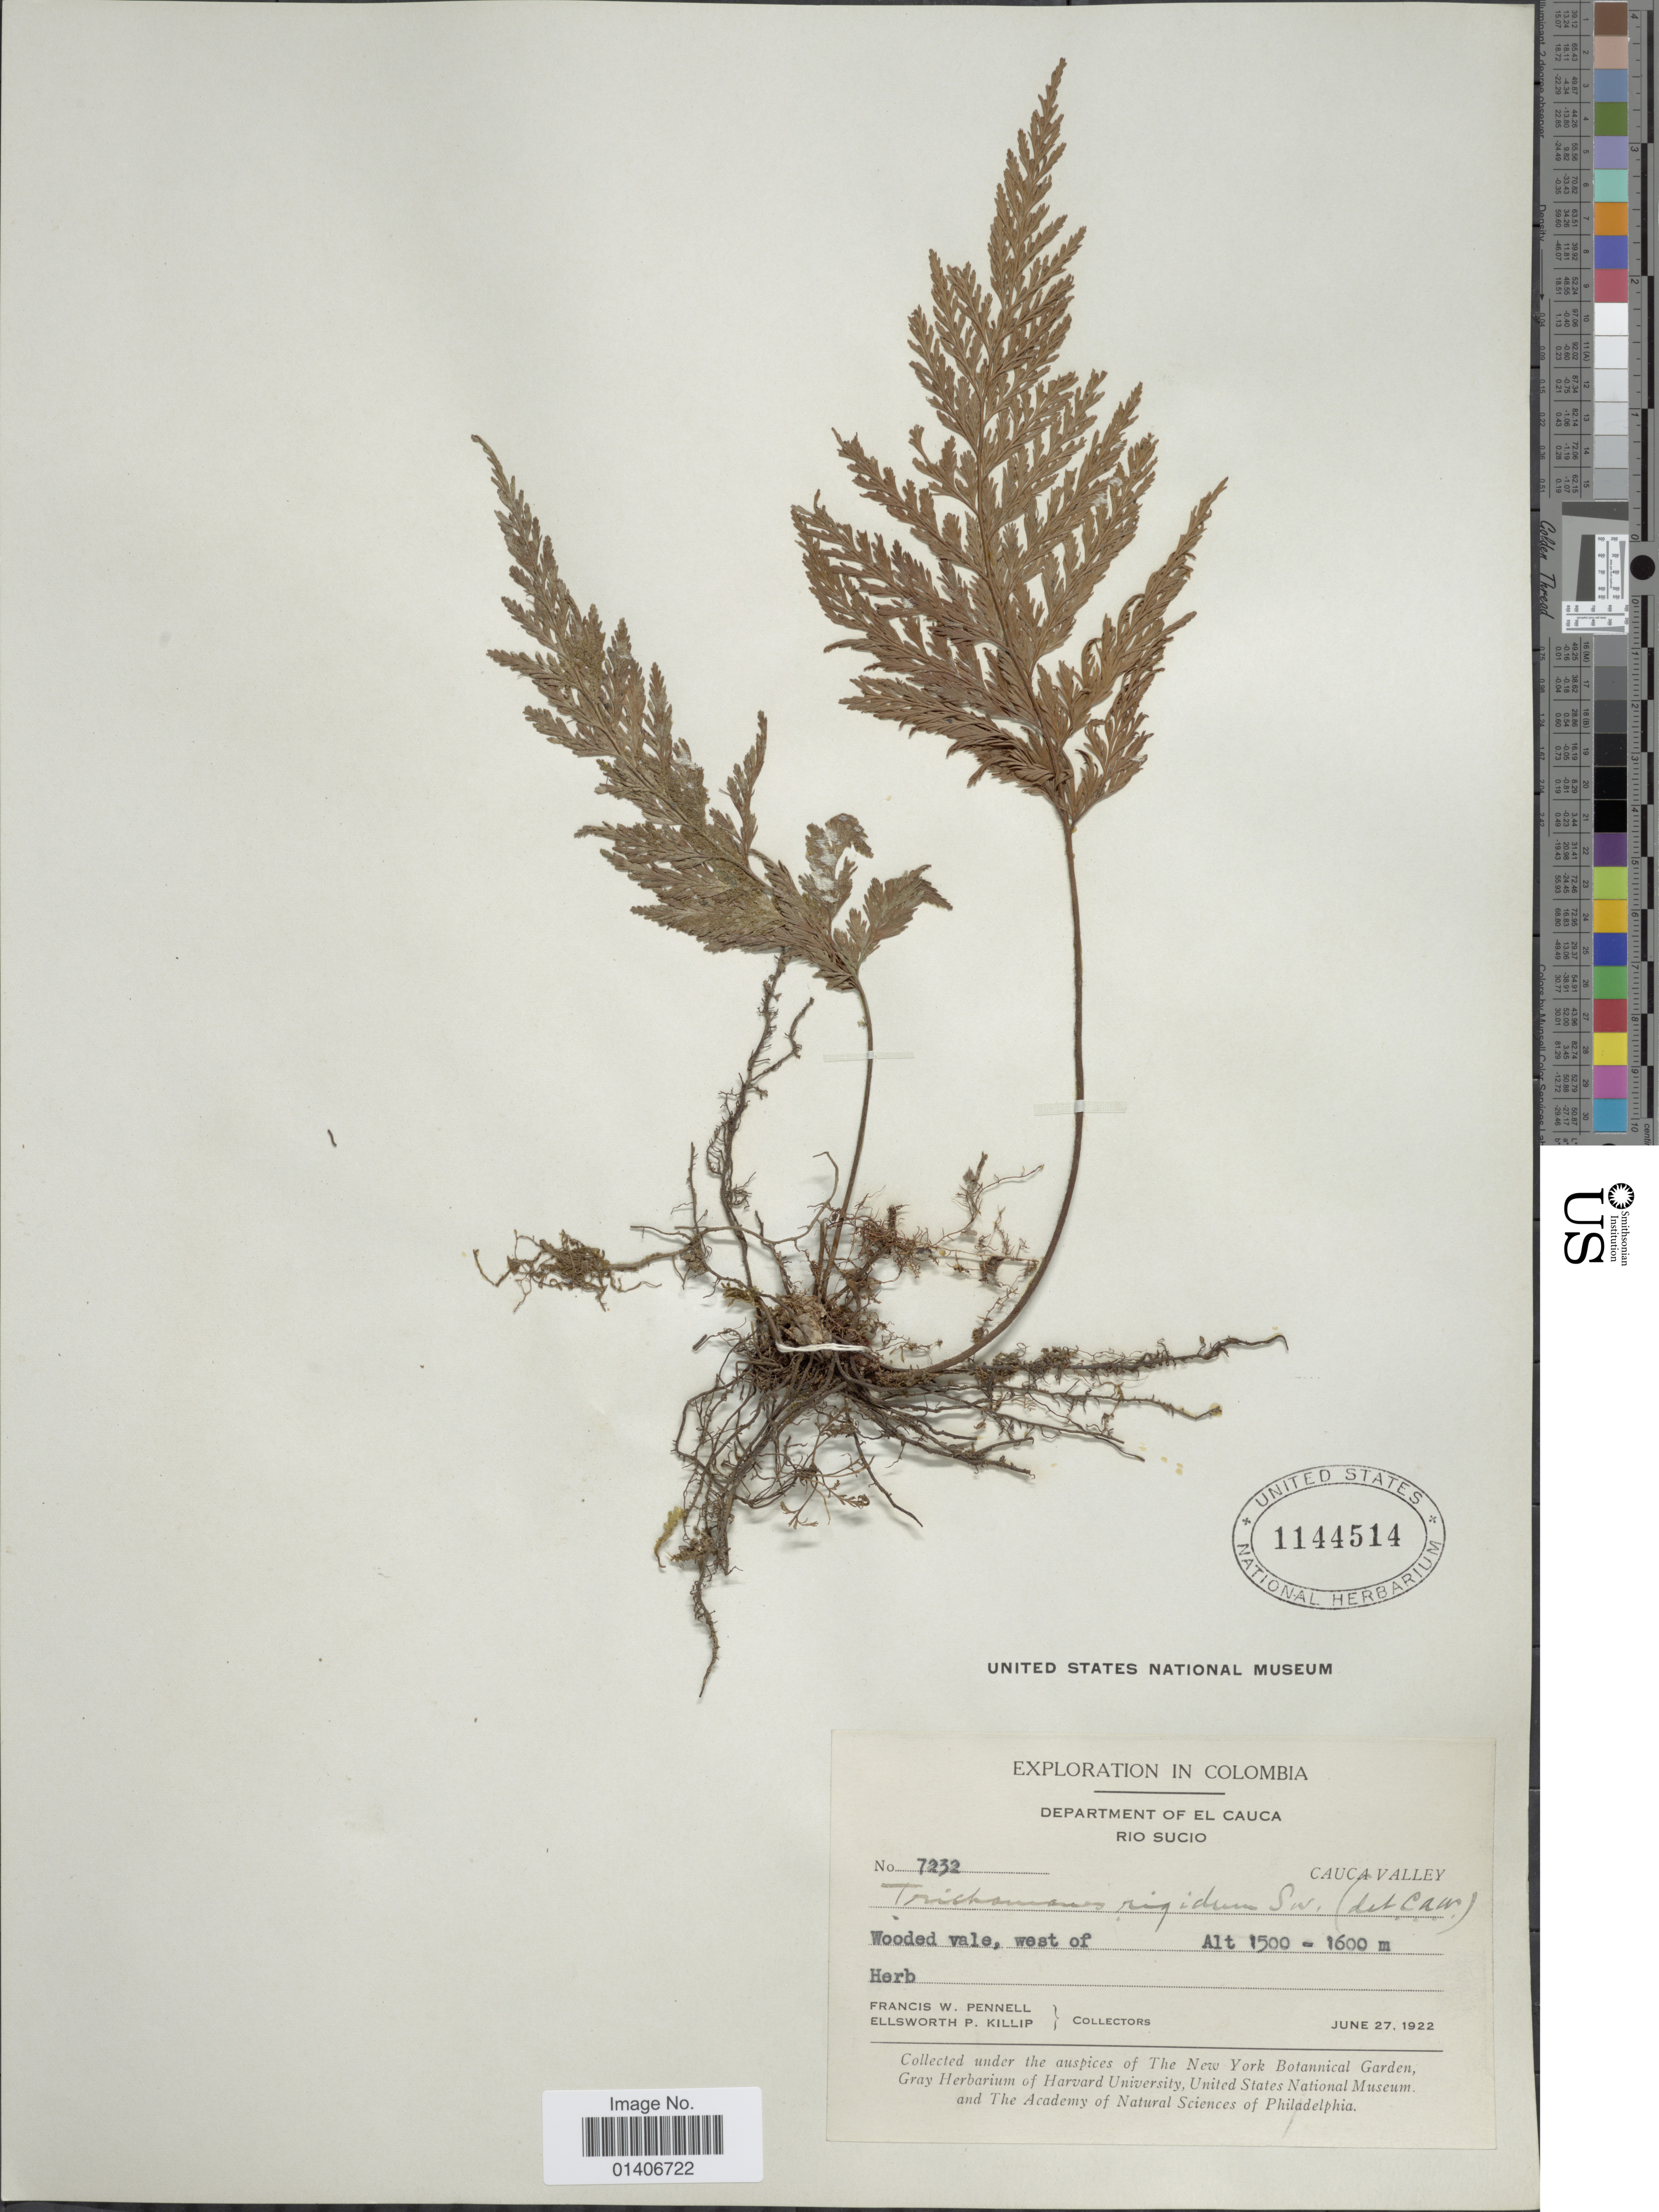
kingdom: Plantae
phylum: Tracheophyta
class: Polypodiopsida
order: Hymenophyllales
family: Hymenophyllaceae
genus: Abrodictyum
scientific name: Abrodictyum rigidum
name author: (Sw.) Ebihara & Dubuisson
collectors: F. W. Pennell & E. P. Killip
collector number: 7232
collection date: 1922-06-27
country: Colombia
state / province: Cauca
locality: Department of El Cauca Rio Sucio, Cauca Valley, Wooded vale, west of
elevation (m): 1500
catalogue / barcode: US 1144514